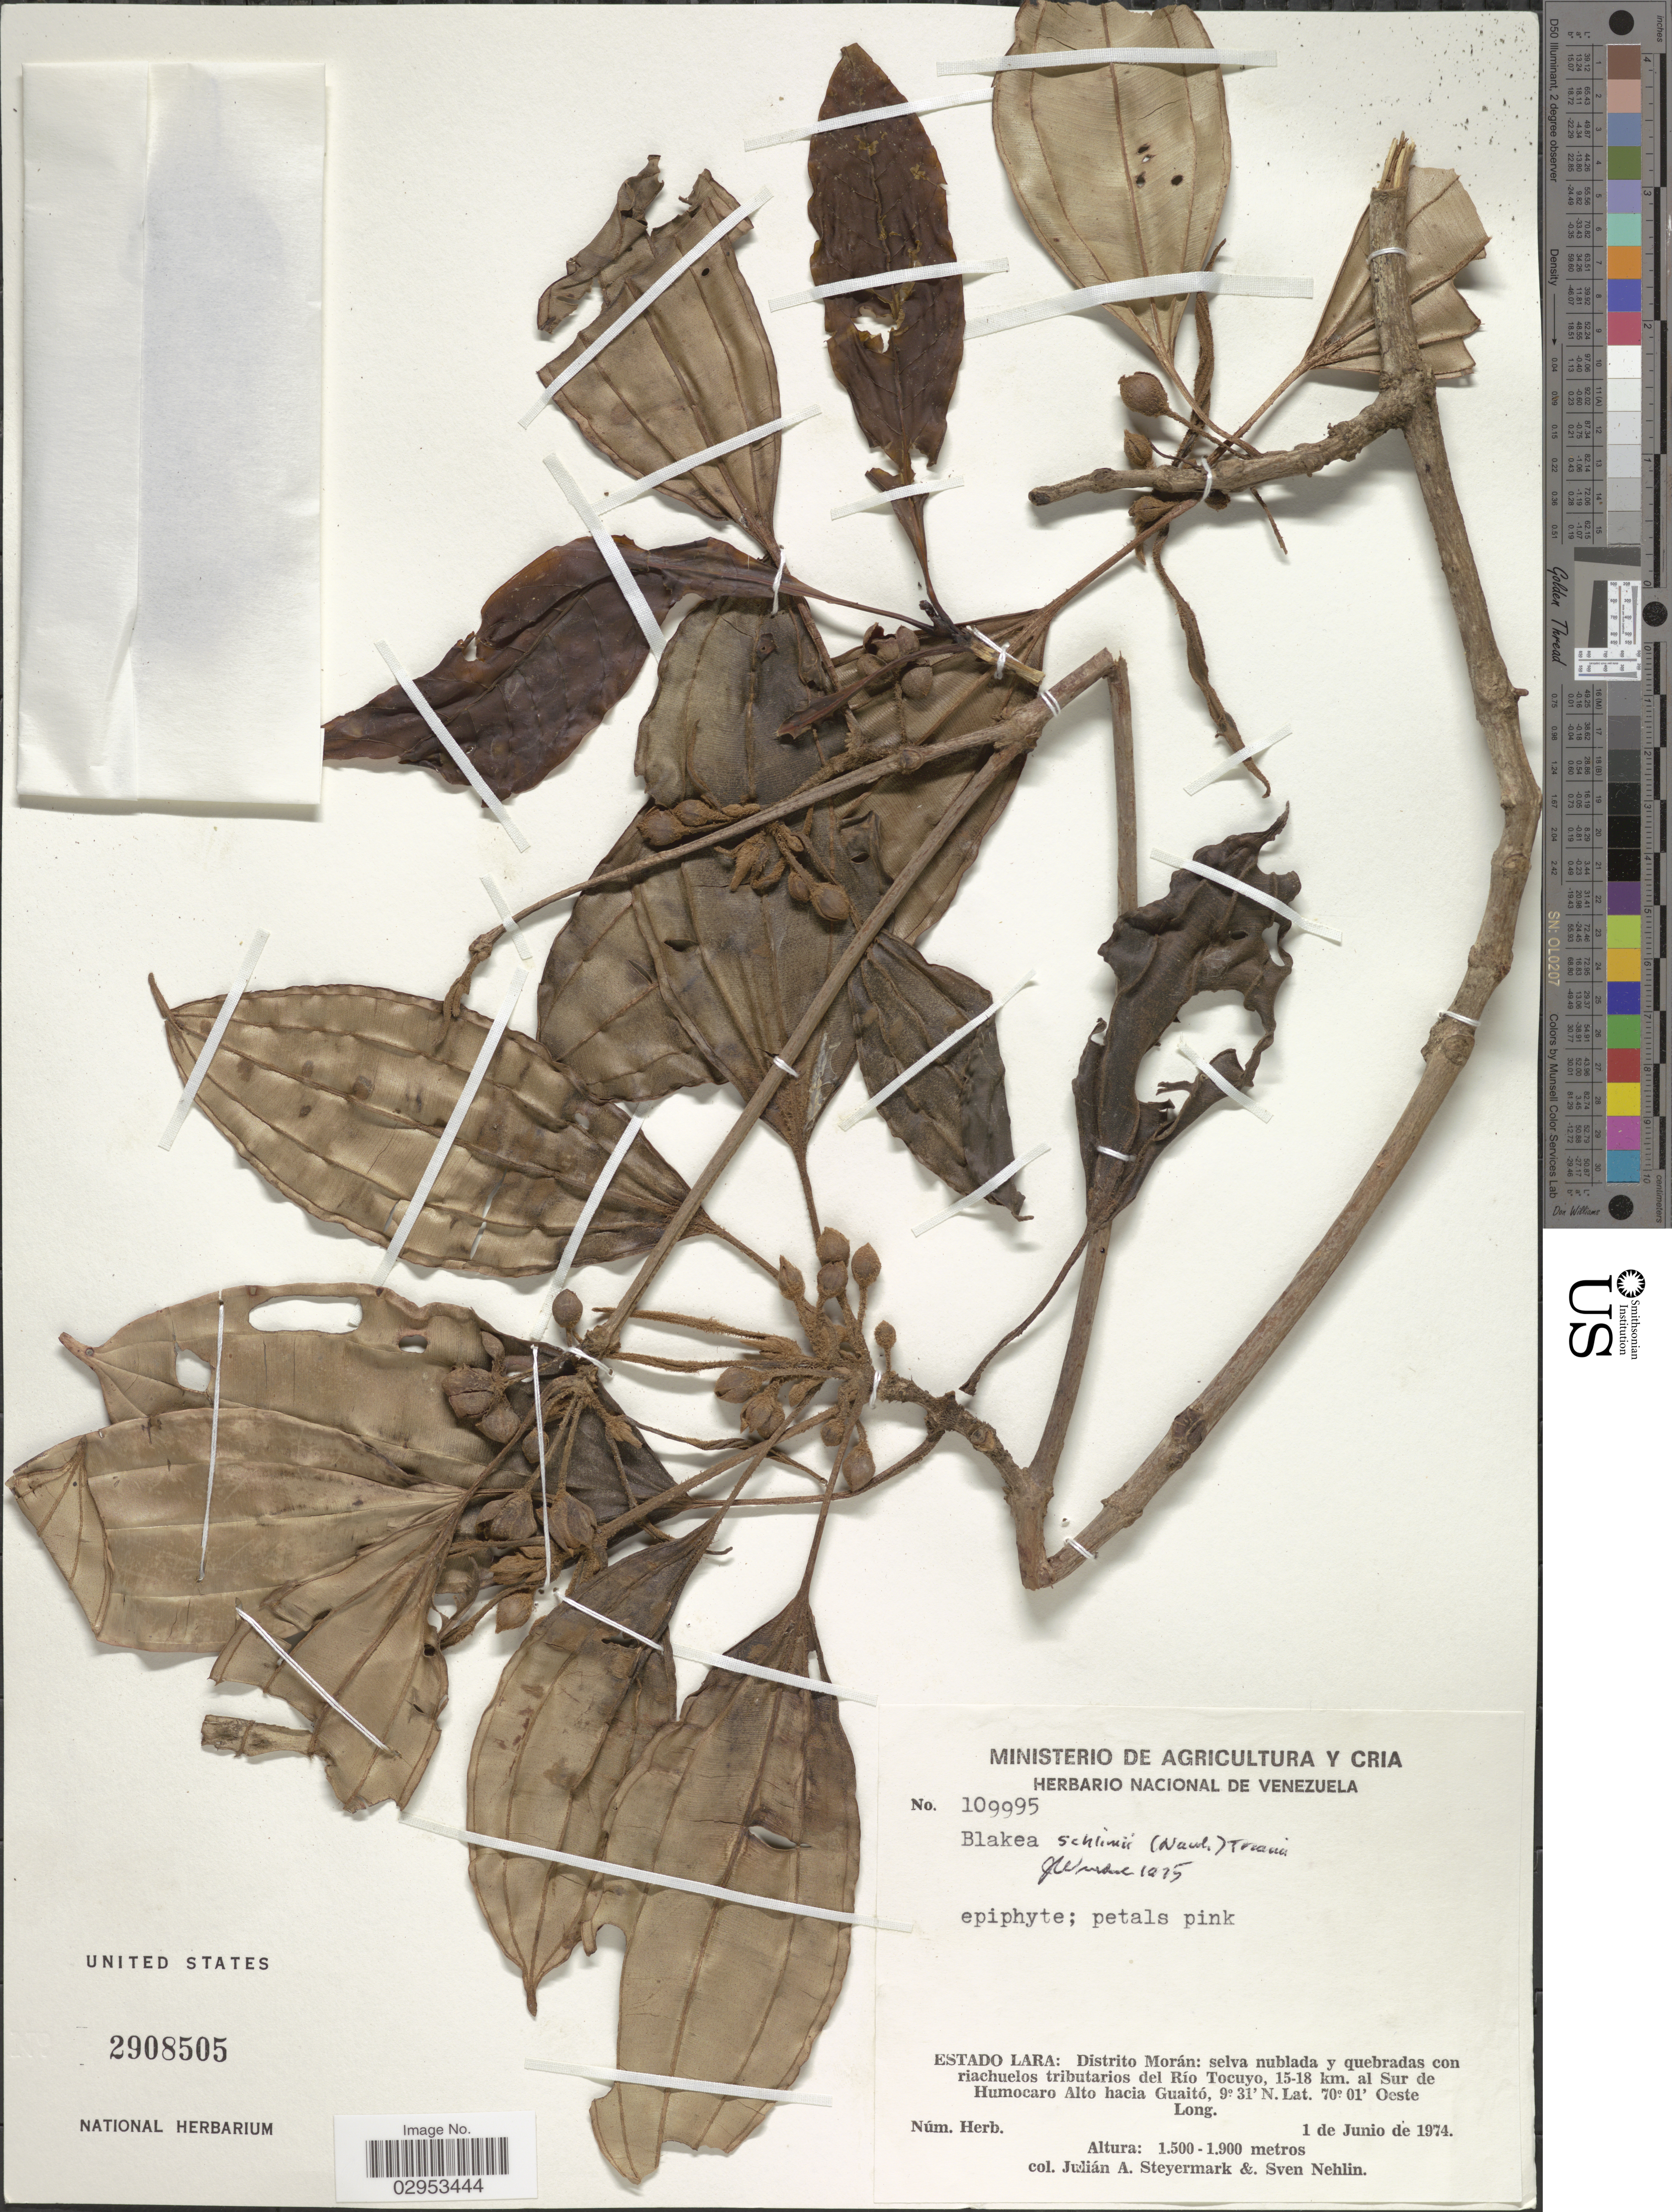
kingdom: Plantae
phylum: Tracheophyta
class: Magnoliopsida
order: Myrtales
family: Melastomataceae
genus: Blakea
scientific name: Blakea schlimii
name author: (Naudin) Triana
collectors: J. Steyermark & S. Nehlin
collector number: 109995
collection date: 1974-06-01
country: Venezuela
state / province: Lara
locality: Distrito Morán: selva nublada y quebradas con riachuelos tributarios del Río Tocuyo, 15-18 km. al Sur de Humocaro Alto hacia Guaitó.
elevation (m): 1500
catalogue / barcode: US 2908505